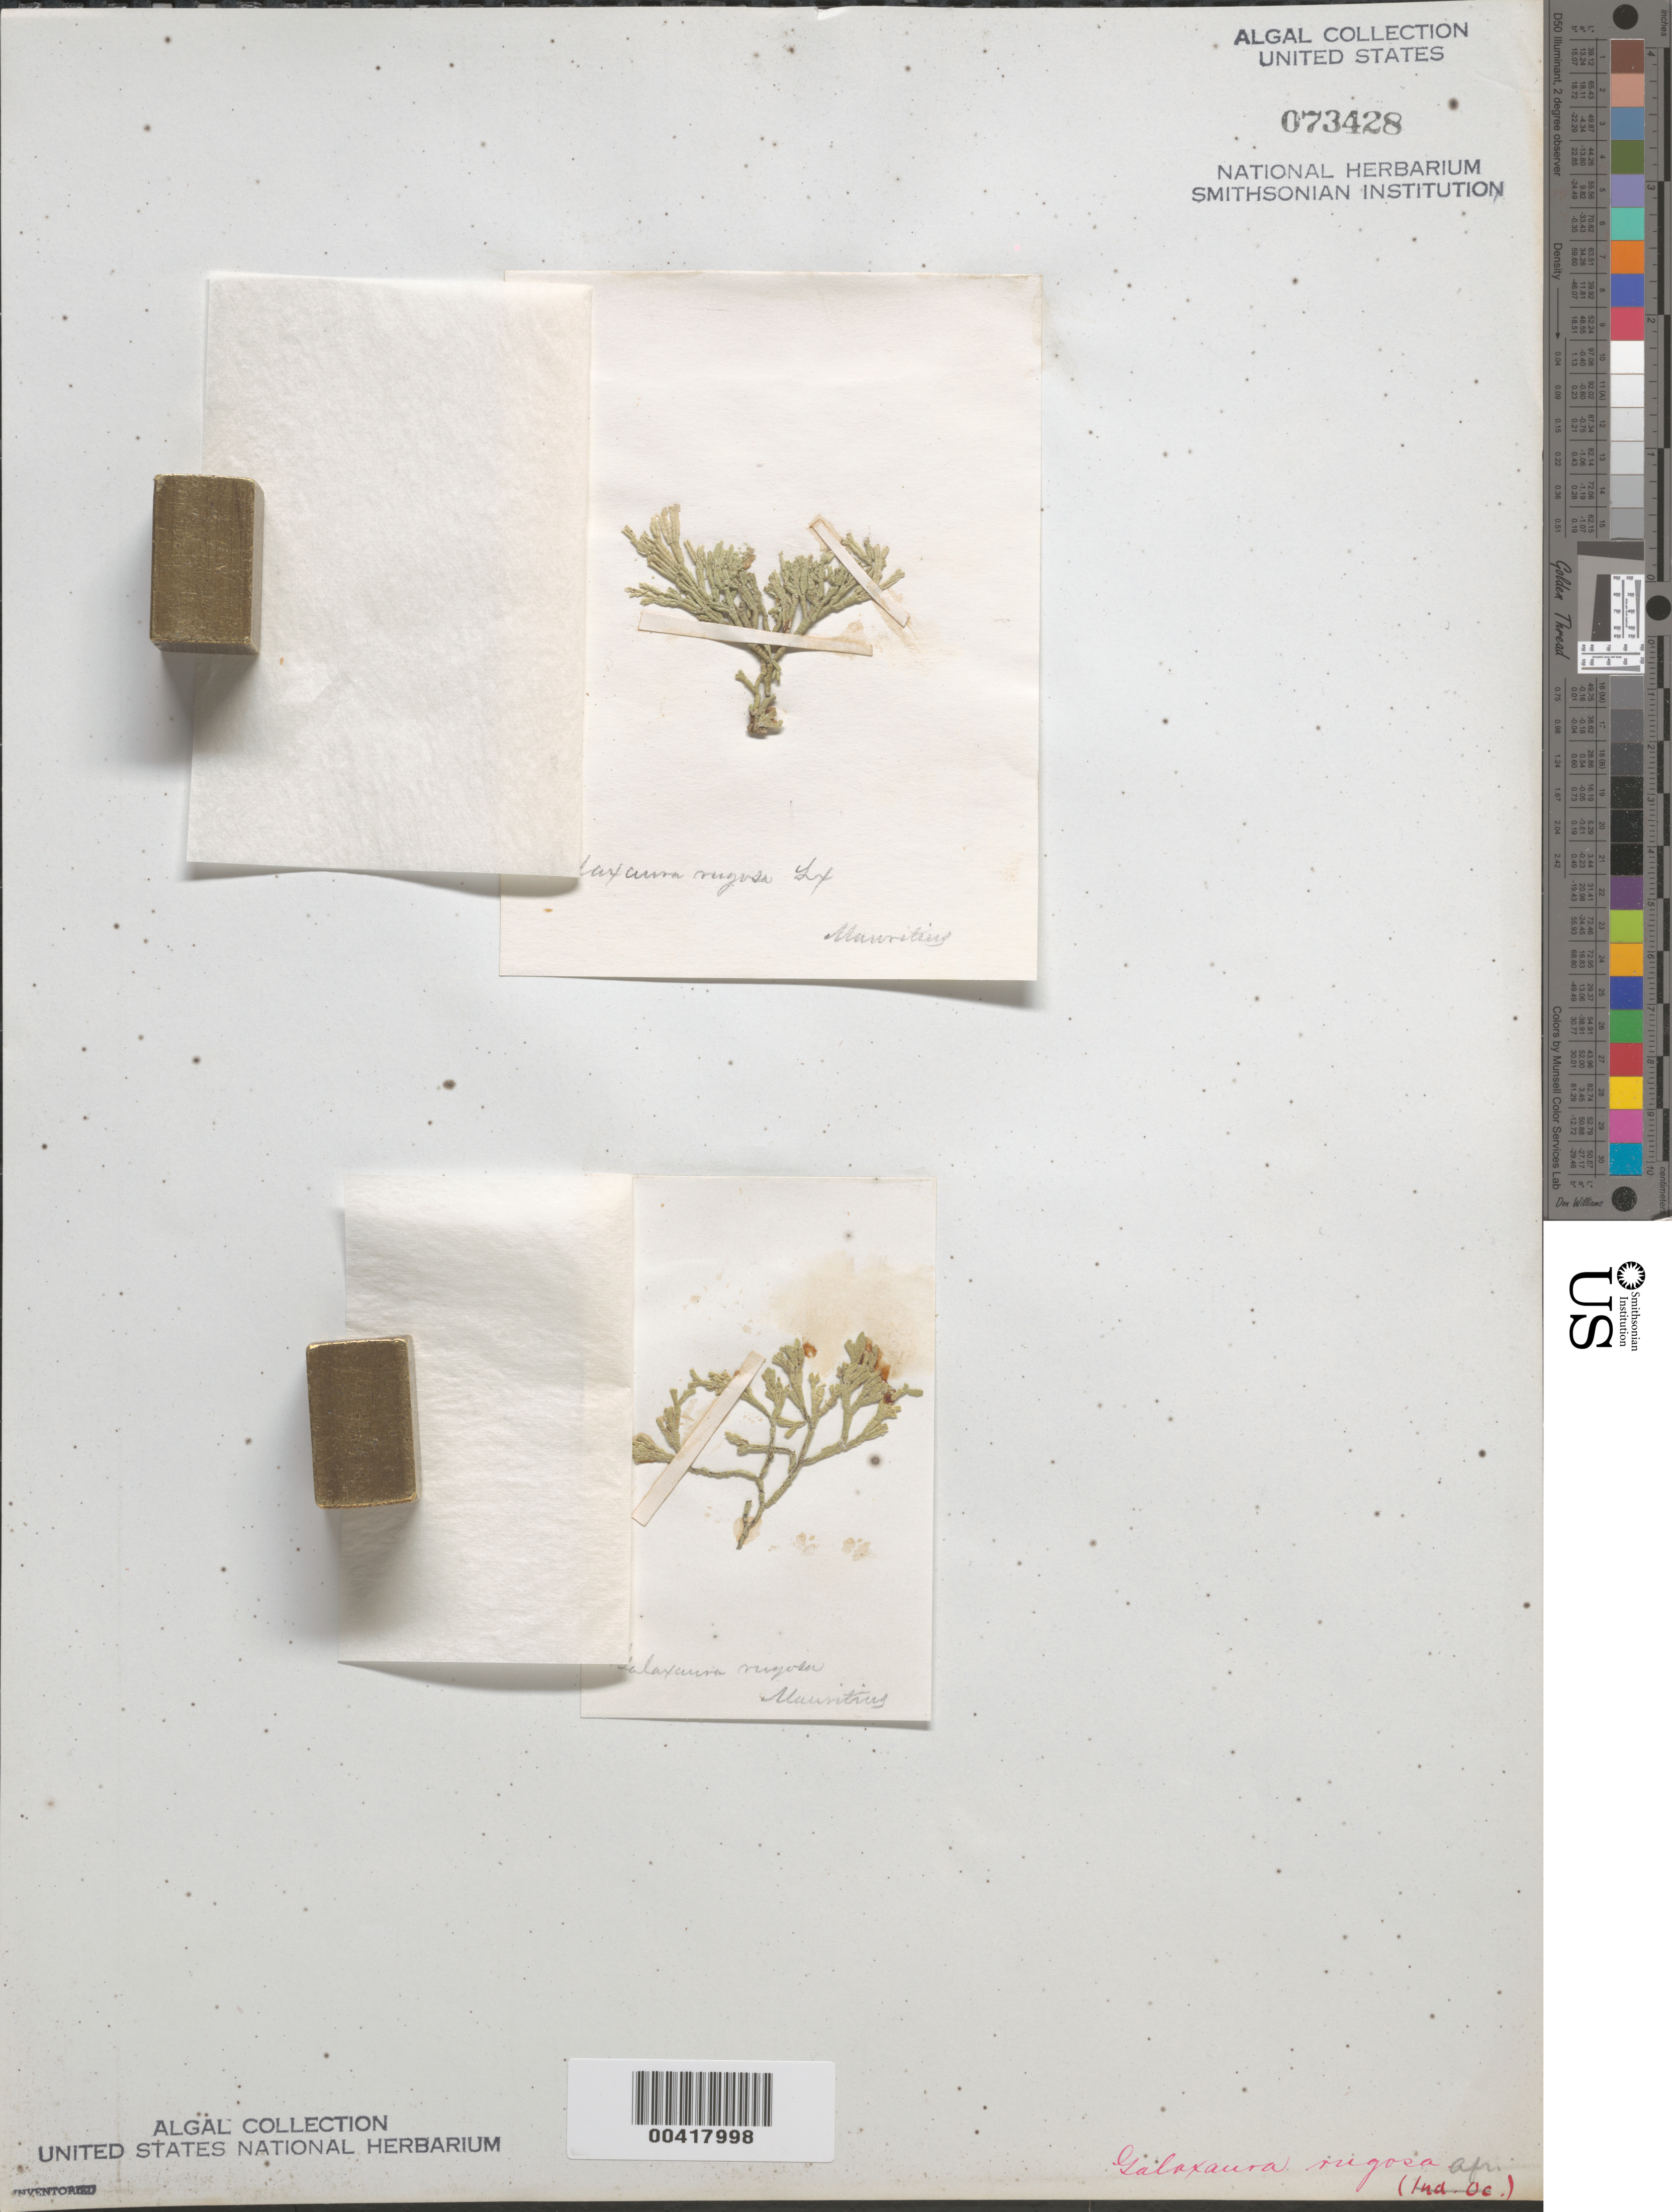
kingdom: Plantae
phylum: Rhodophyta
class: Florideophyceae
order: Nemaliales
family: Galaxauraceae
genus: Galaxaura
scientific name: Galaxaura rugosa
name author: (Ellis & Sol.) J.V.Lamouroux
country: Mauritius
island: Mauritius Island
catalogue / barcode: US 73428